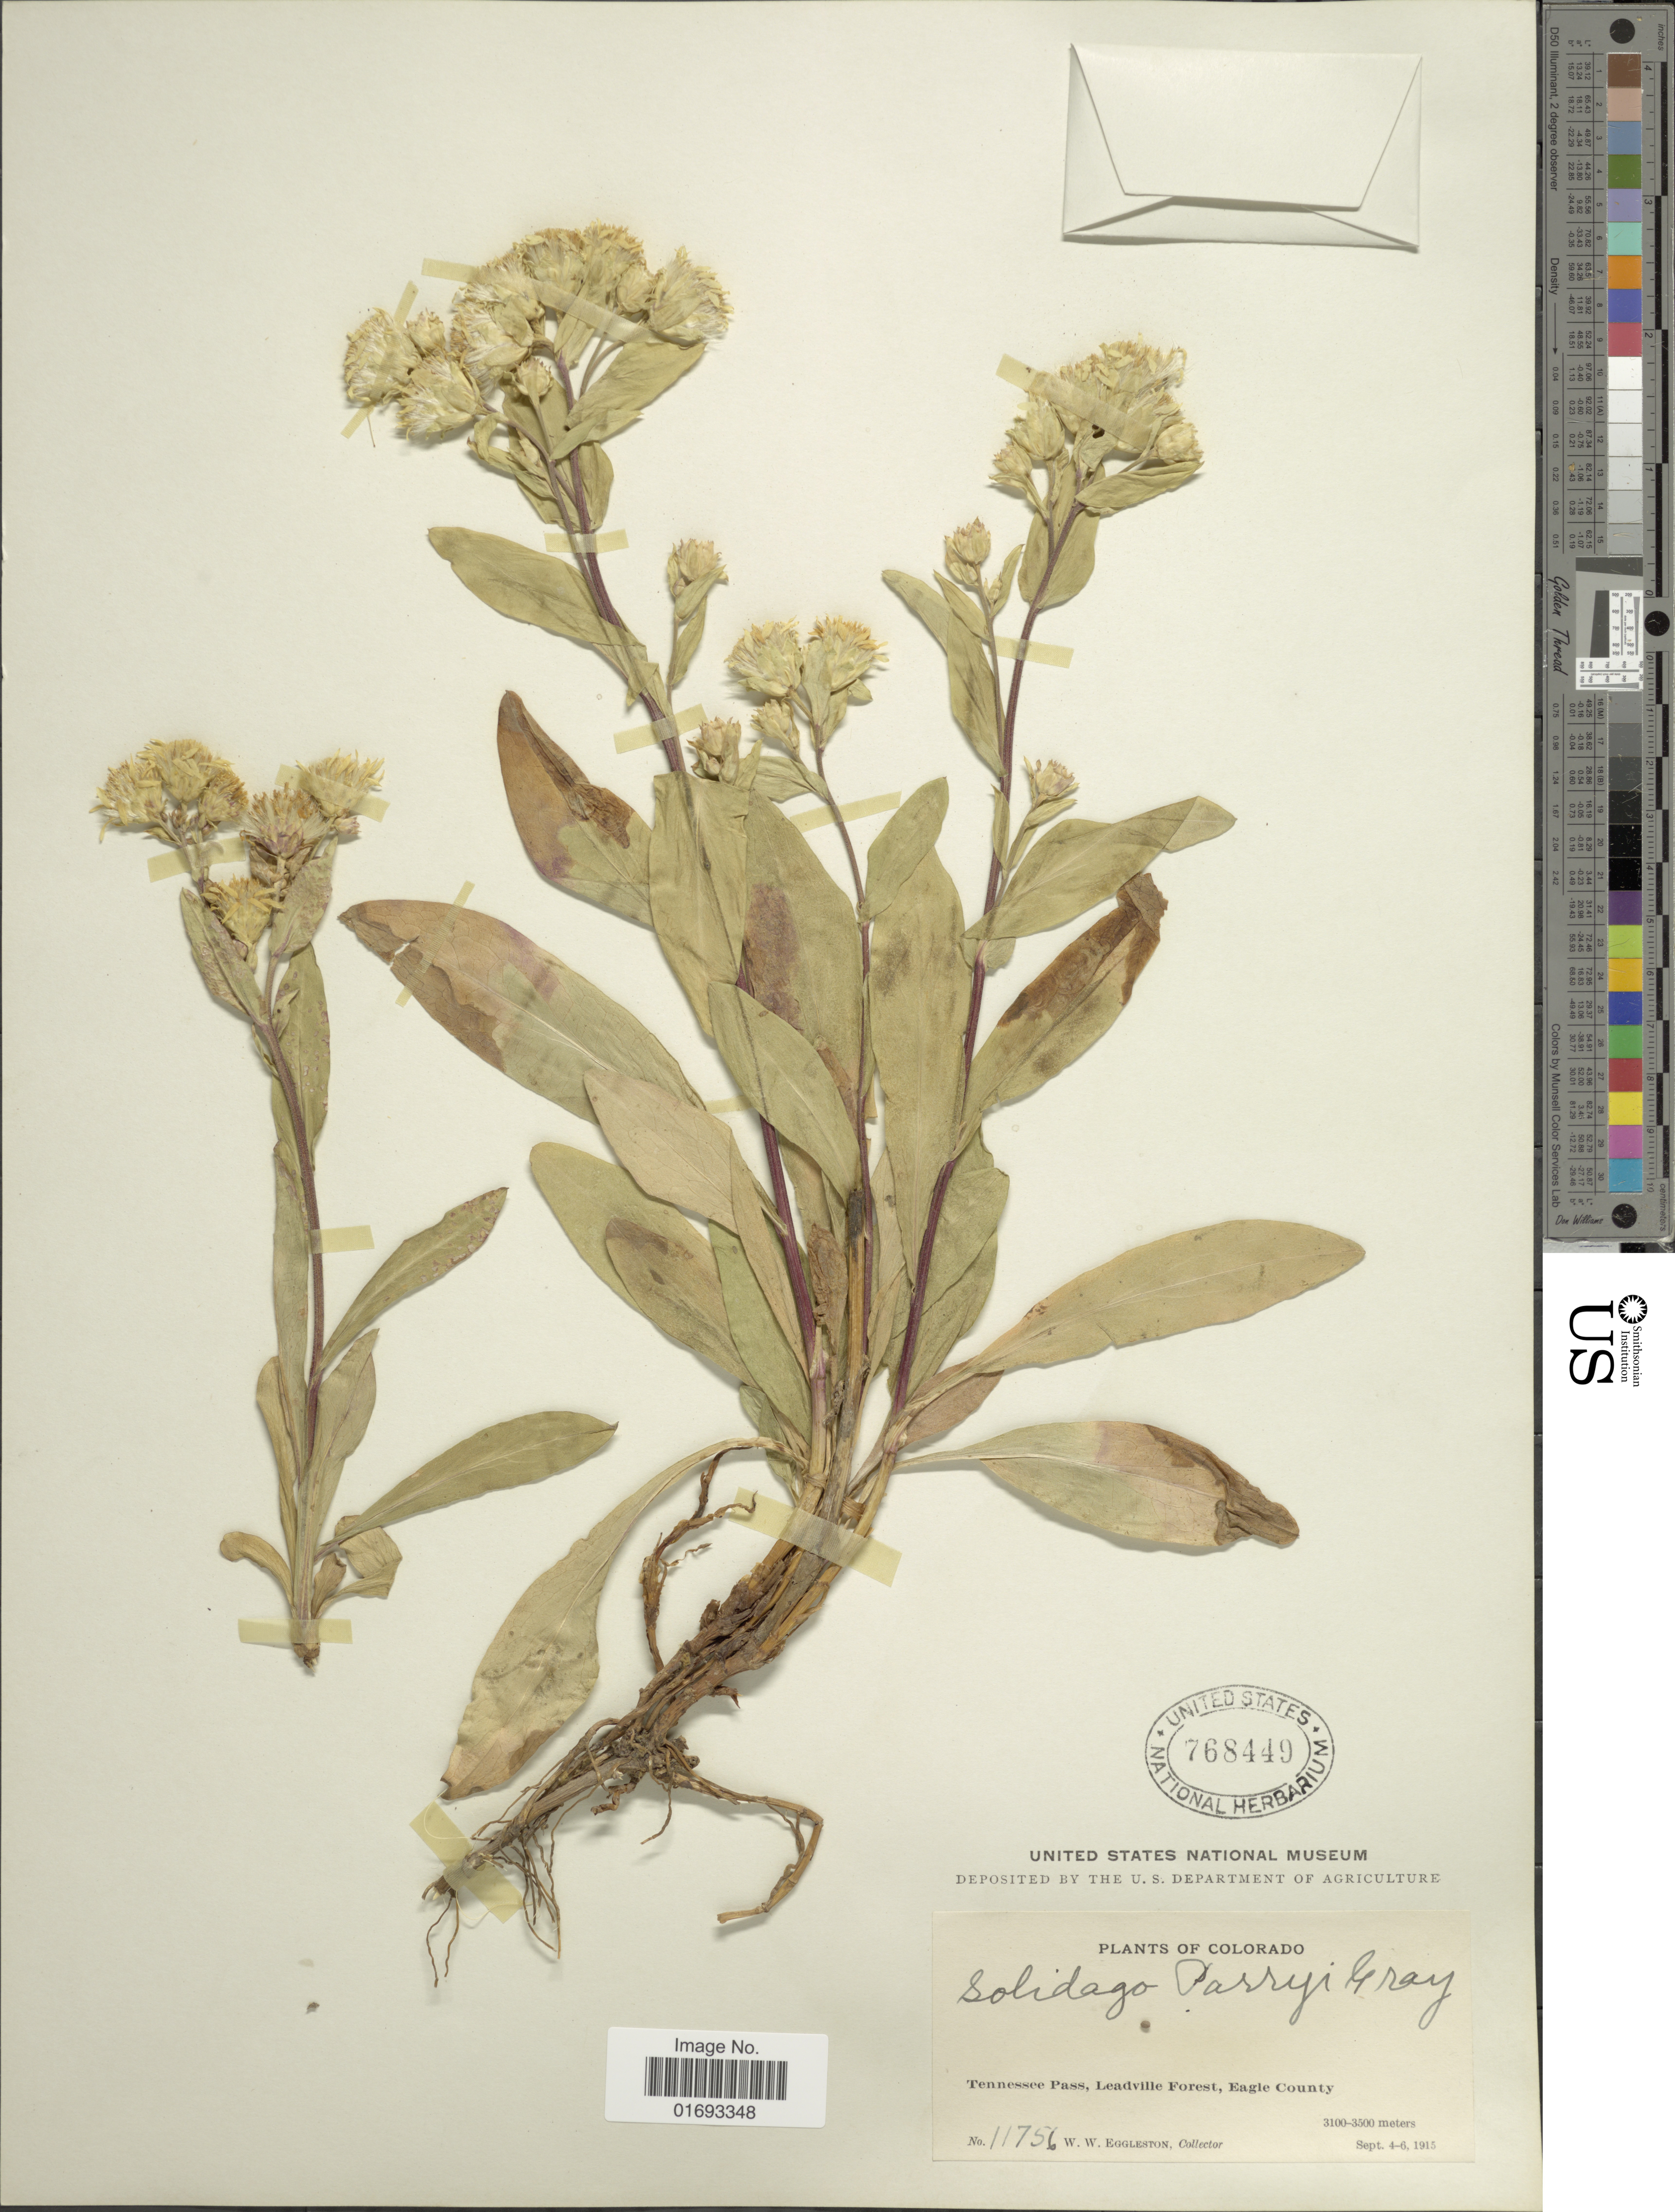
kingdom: Plantae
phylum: Tracheophyta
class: Magnoliopsida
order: Asterales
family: Asteraceae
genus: Oreochrysum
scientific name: Oreochrysum parryi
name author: (A. Gray) Rydb.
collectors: W. W. Eggleston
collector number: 11756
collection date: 1915-09-04/1915-09-06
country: United States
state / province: Colorado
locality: Tennessee Pass, Leadville Forest, Eagle County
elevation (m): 3100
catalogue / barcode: US 768449